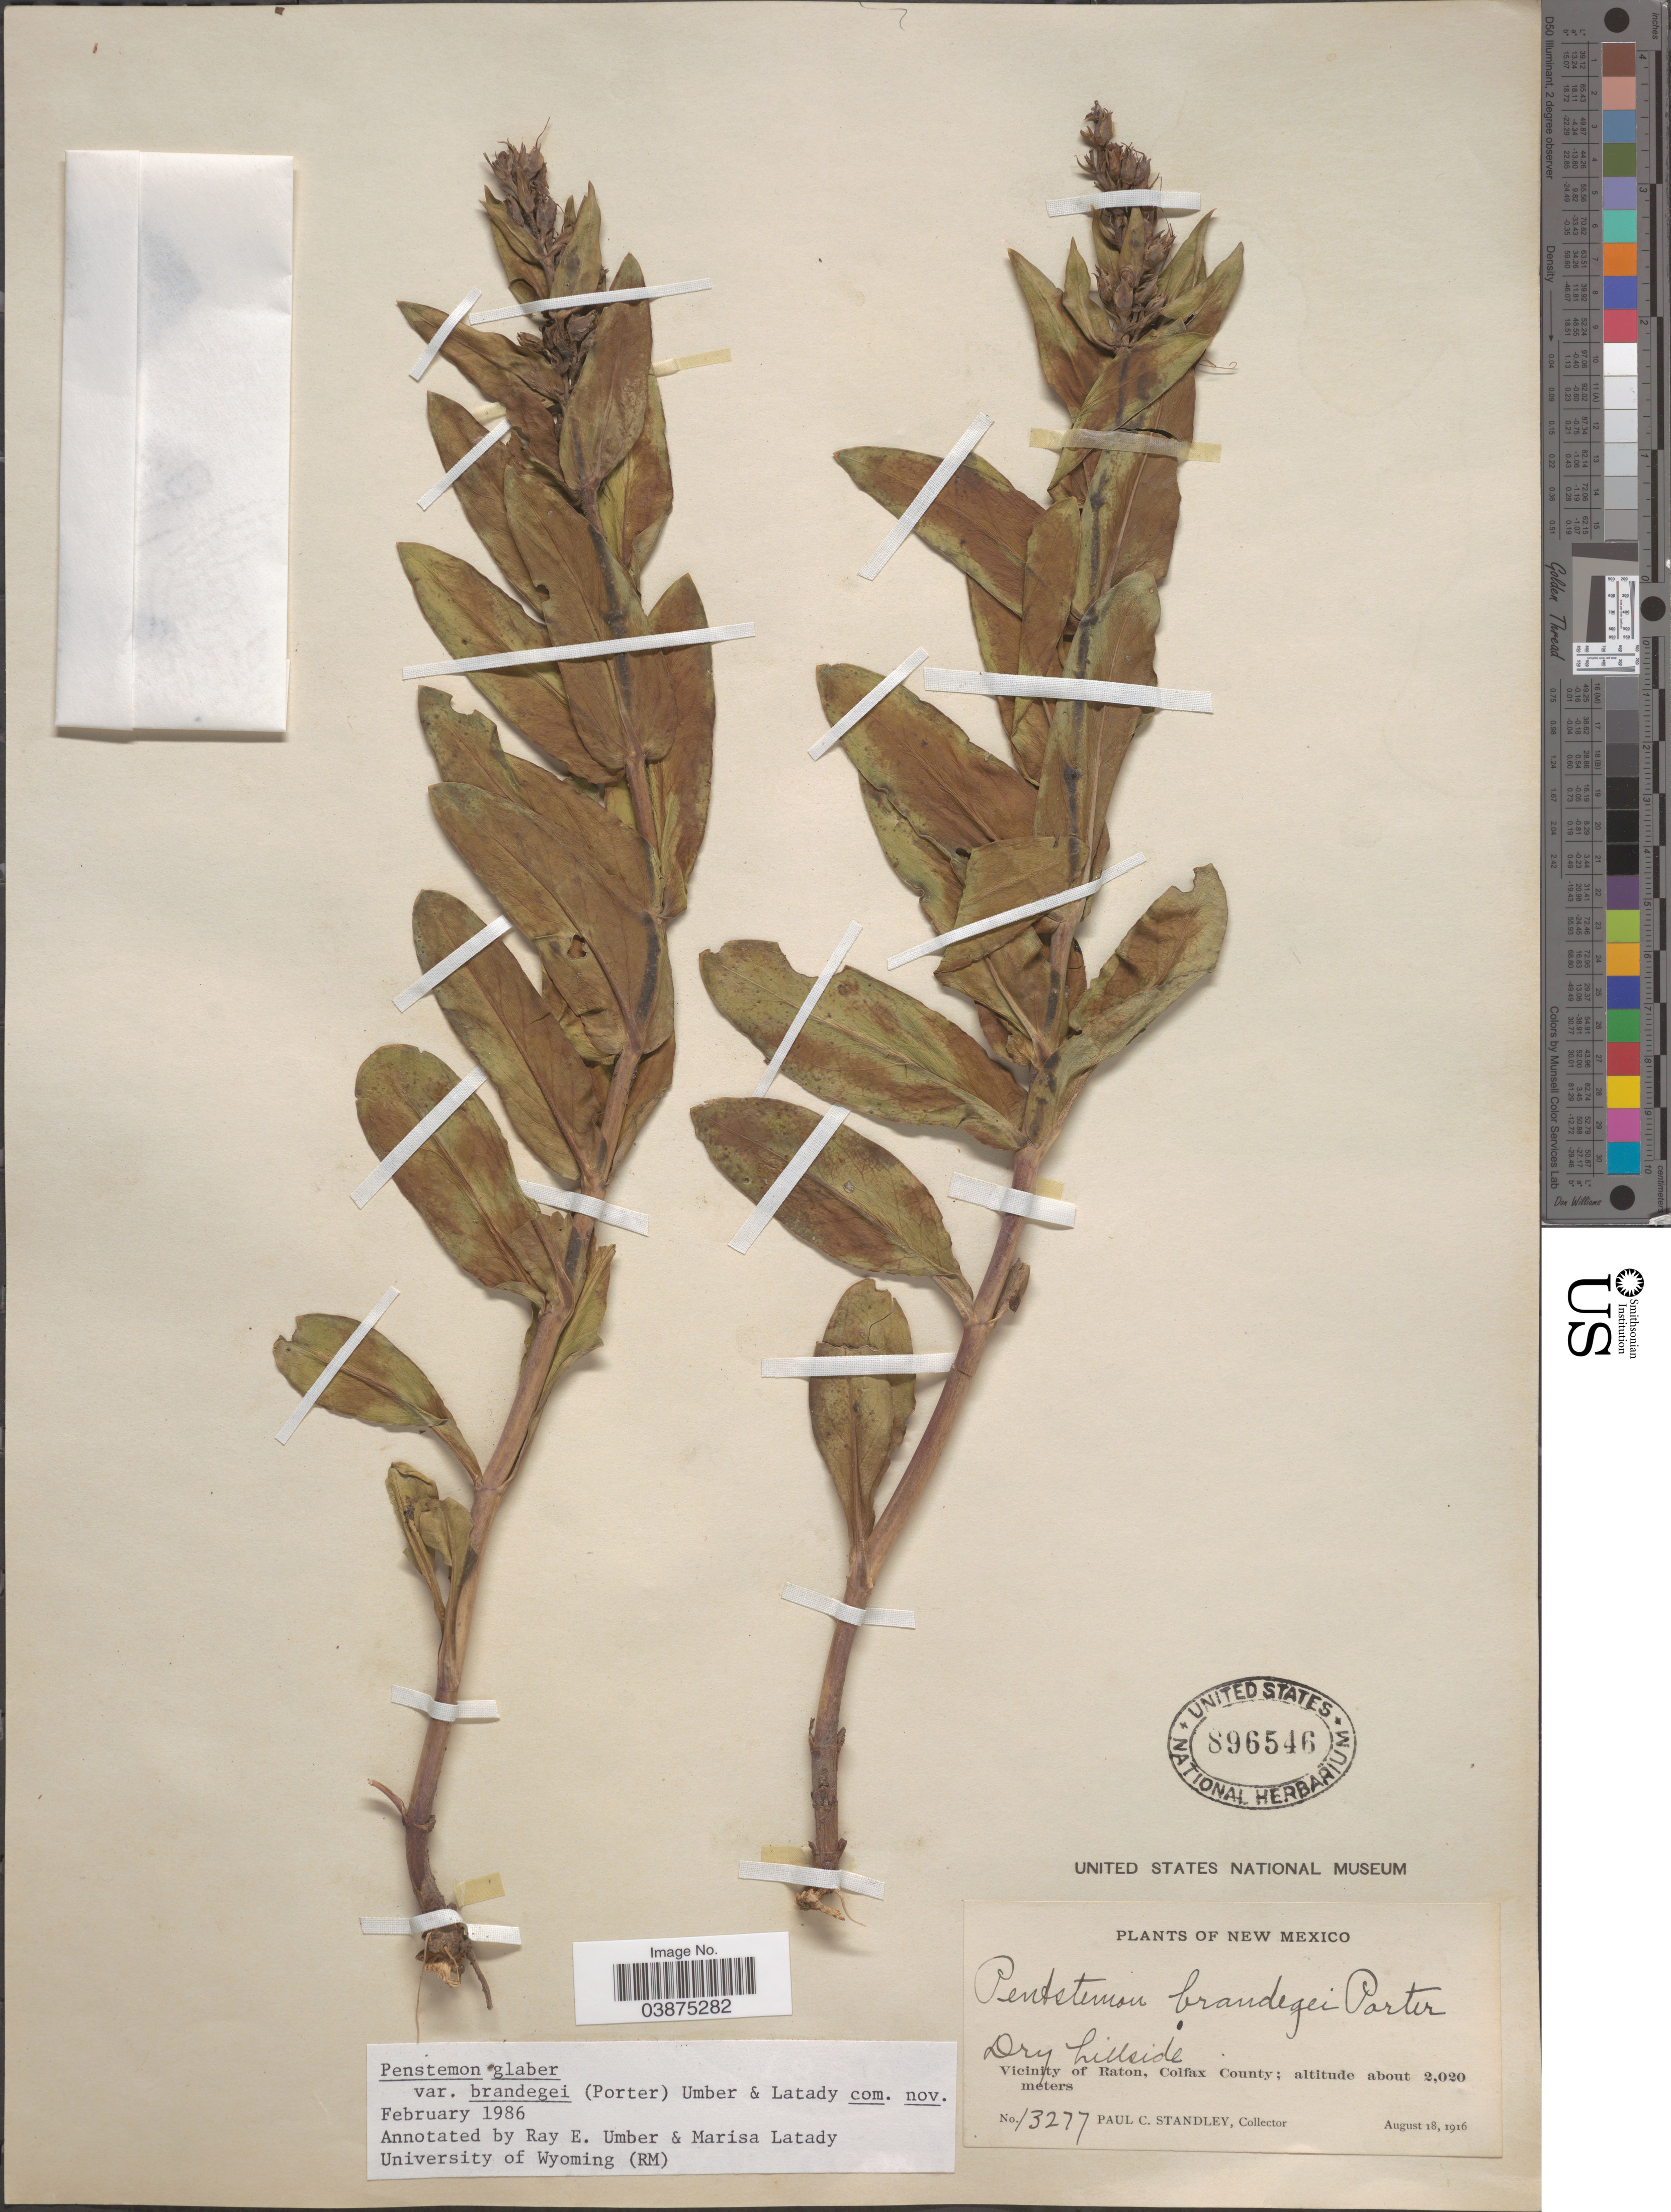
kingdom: Plantae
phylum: Tracheophyta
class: Magnoliopsida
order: Lamiales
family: Plantaginaceae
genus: Penstemon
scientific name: Penstemon glaber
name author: Pursh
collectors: P. C. Standley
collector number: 13277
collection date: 1916-08-18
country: United States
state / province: New Mexico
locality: Vicinity of Raton, Colfax County.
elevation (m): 2020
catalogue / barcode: US 896546